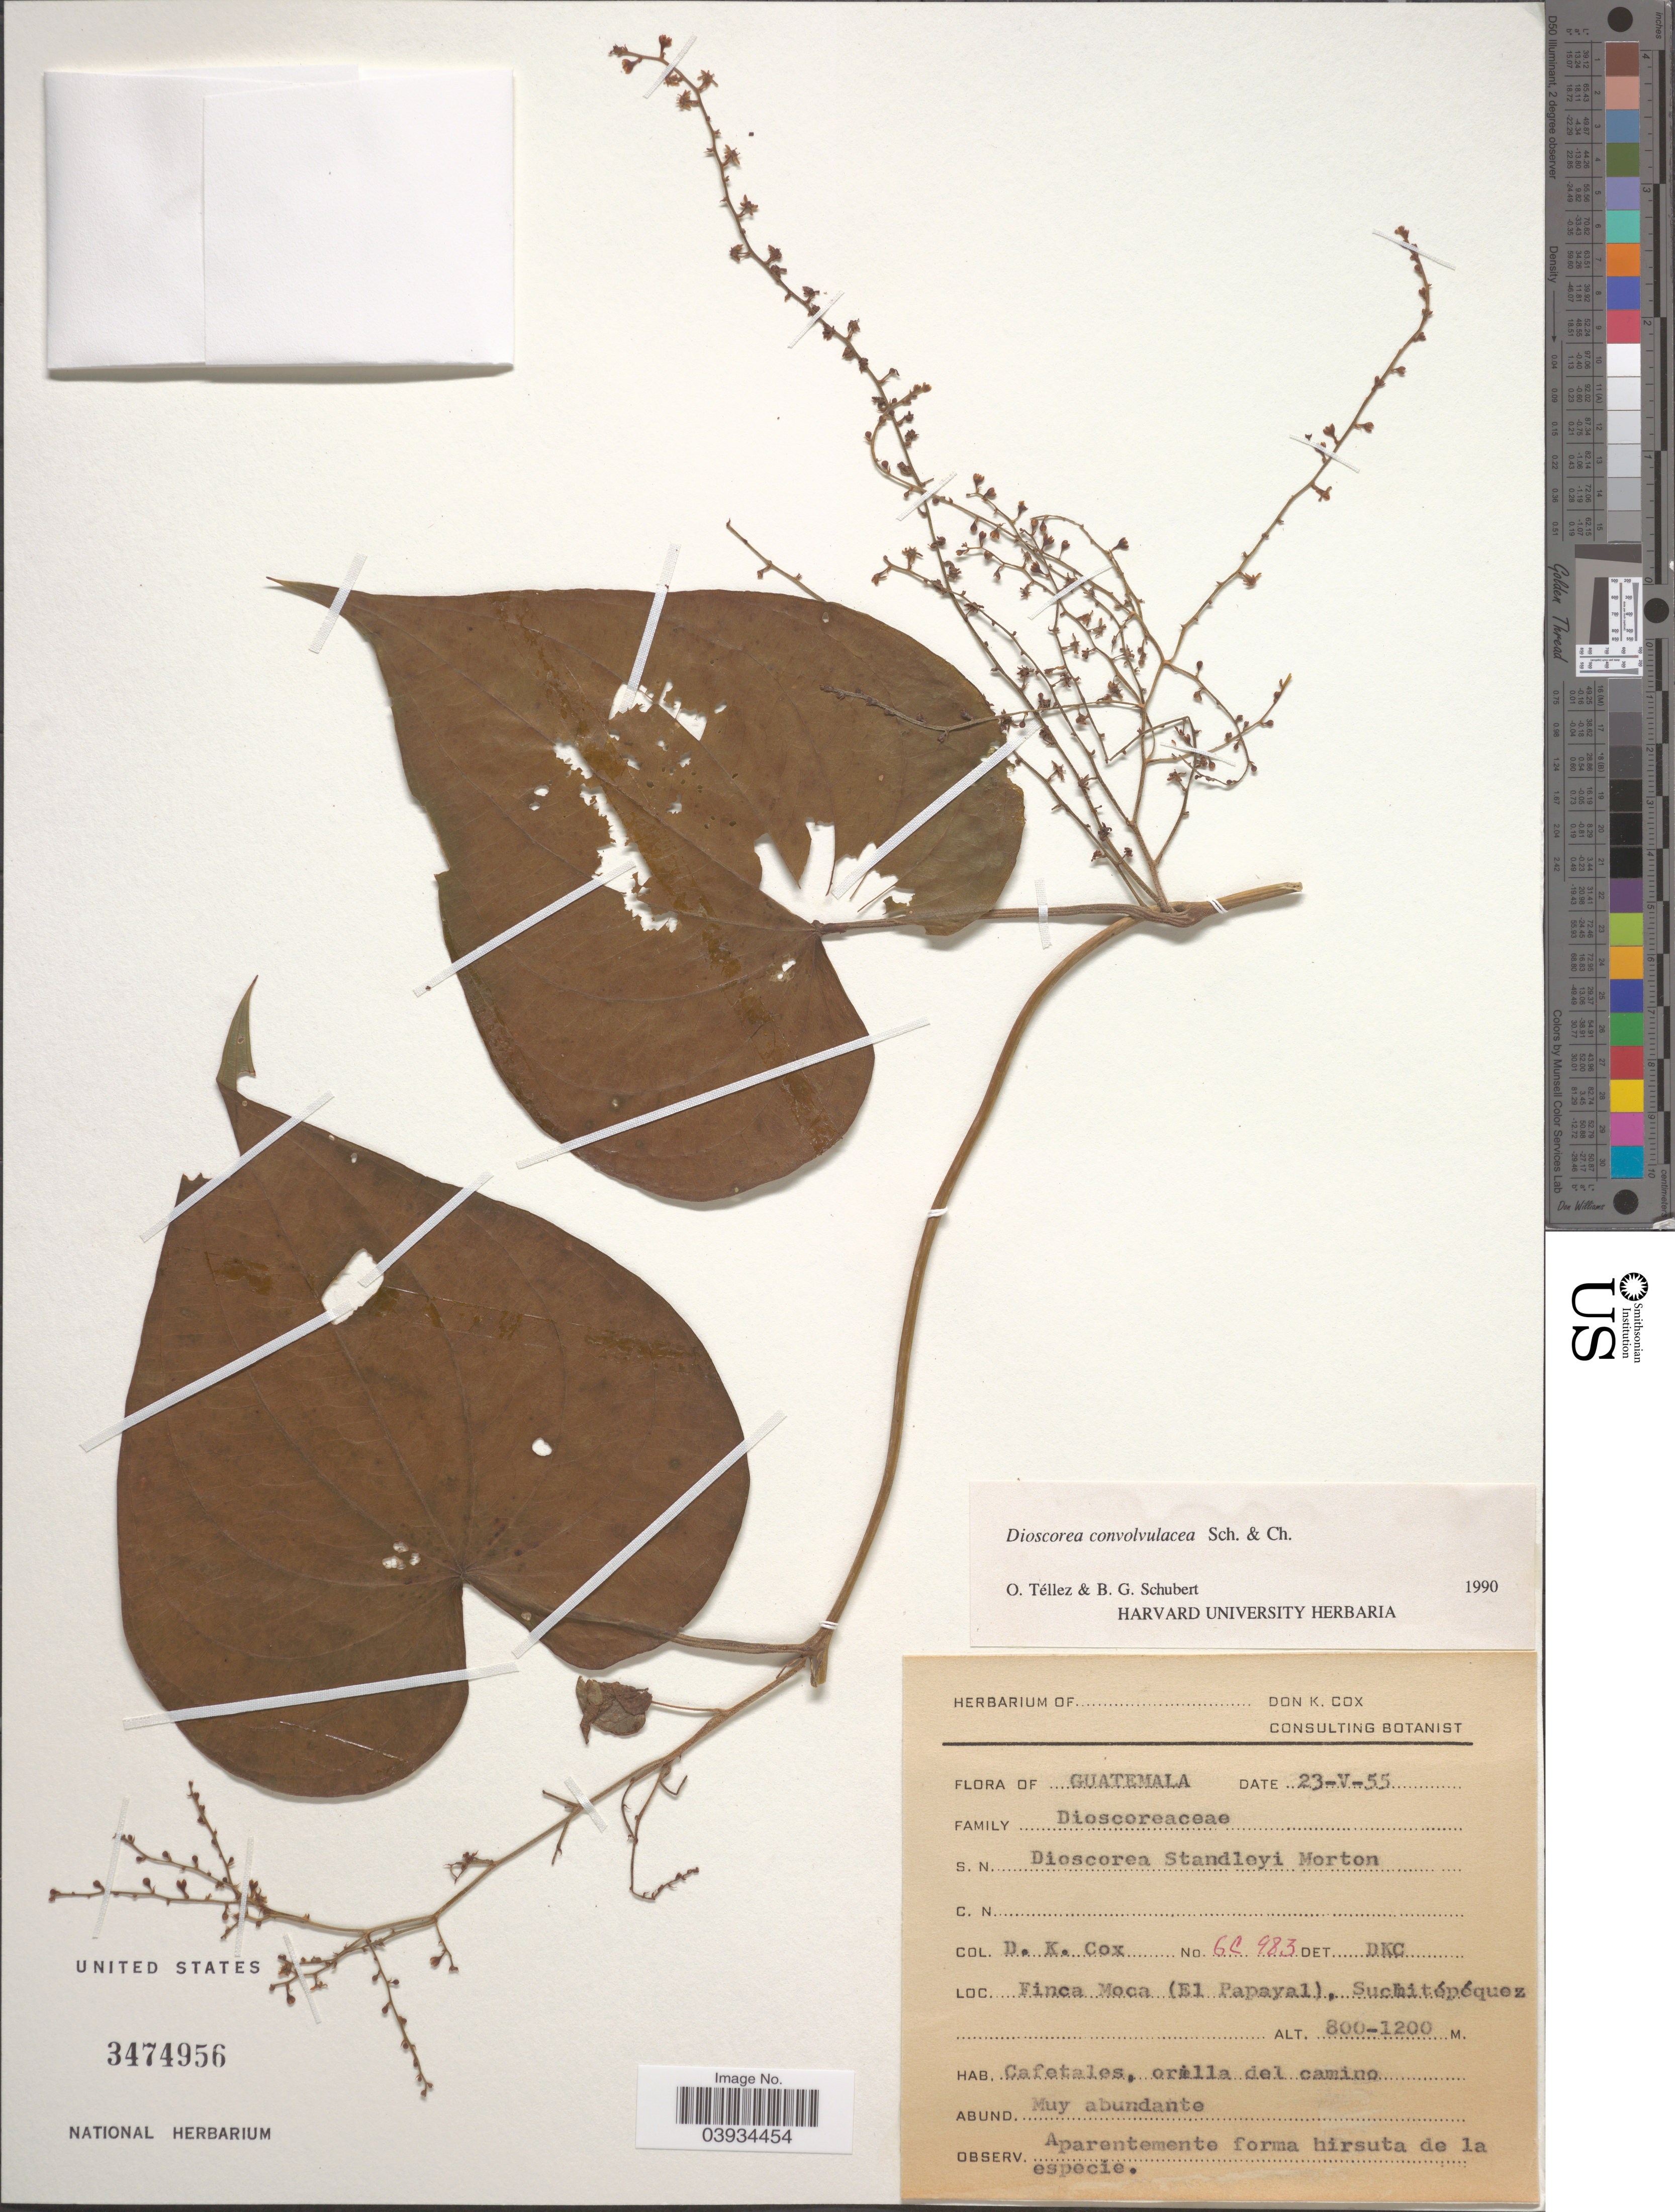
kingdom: Plantae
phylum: Tracheophyta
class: Liliopsida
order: Dioscoreales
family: Dioscoreaceae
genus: Dioscorea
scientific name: Dioscorea convolvulacea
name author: Schltdl. & Cham.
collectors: D. Cox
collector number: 6C983*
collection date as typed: Transcribed d/m/y: 23/5/55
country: Guatemala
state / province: Suchitepequez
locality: Finca Moca (El Papayal), Suchitépéquez.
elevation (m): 800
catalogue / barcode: US 3474956